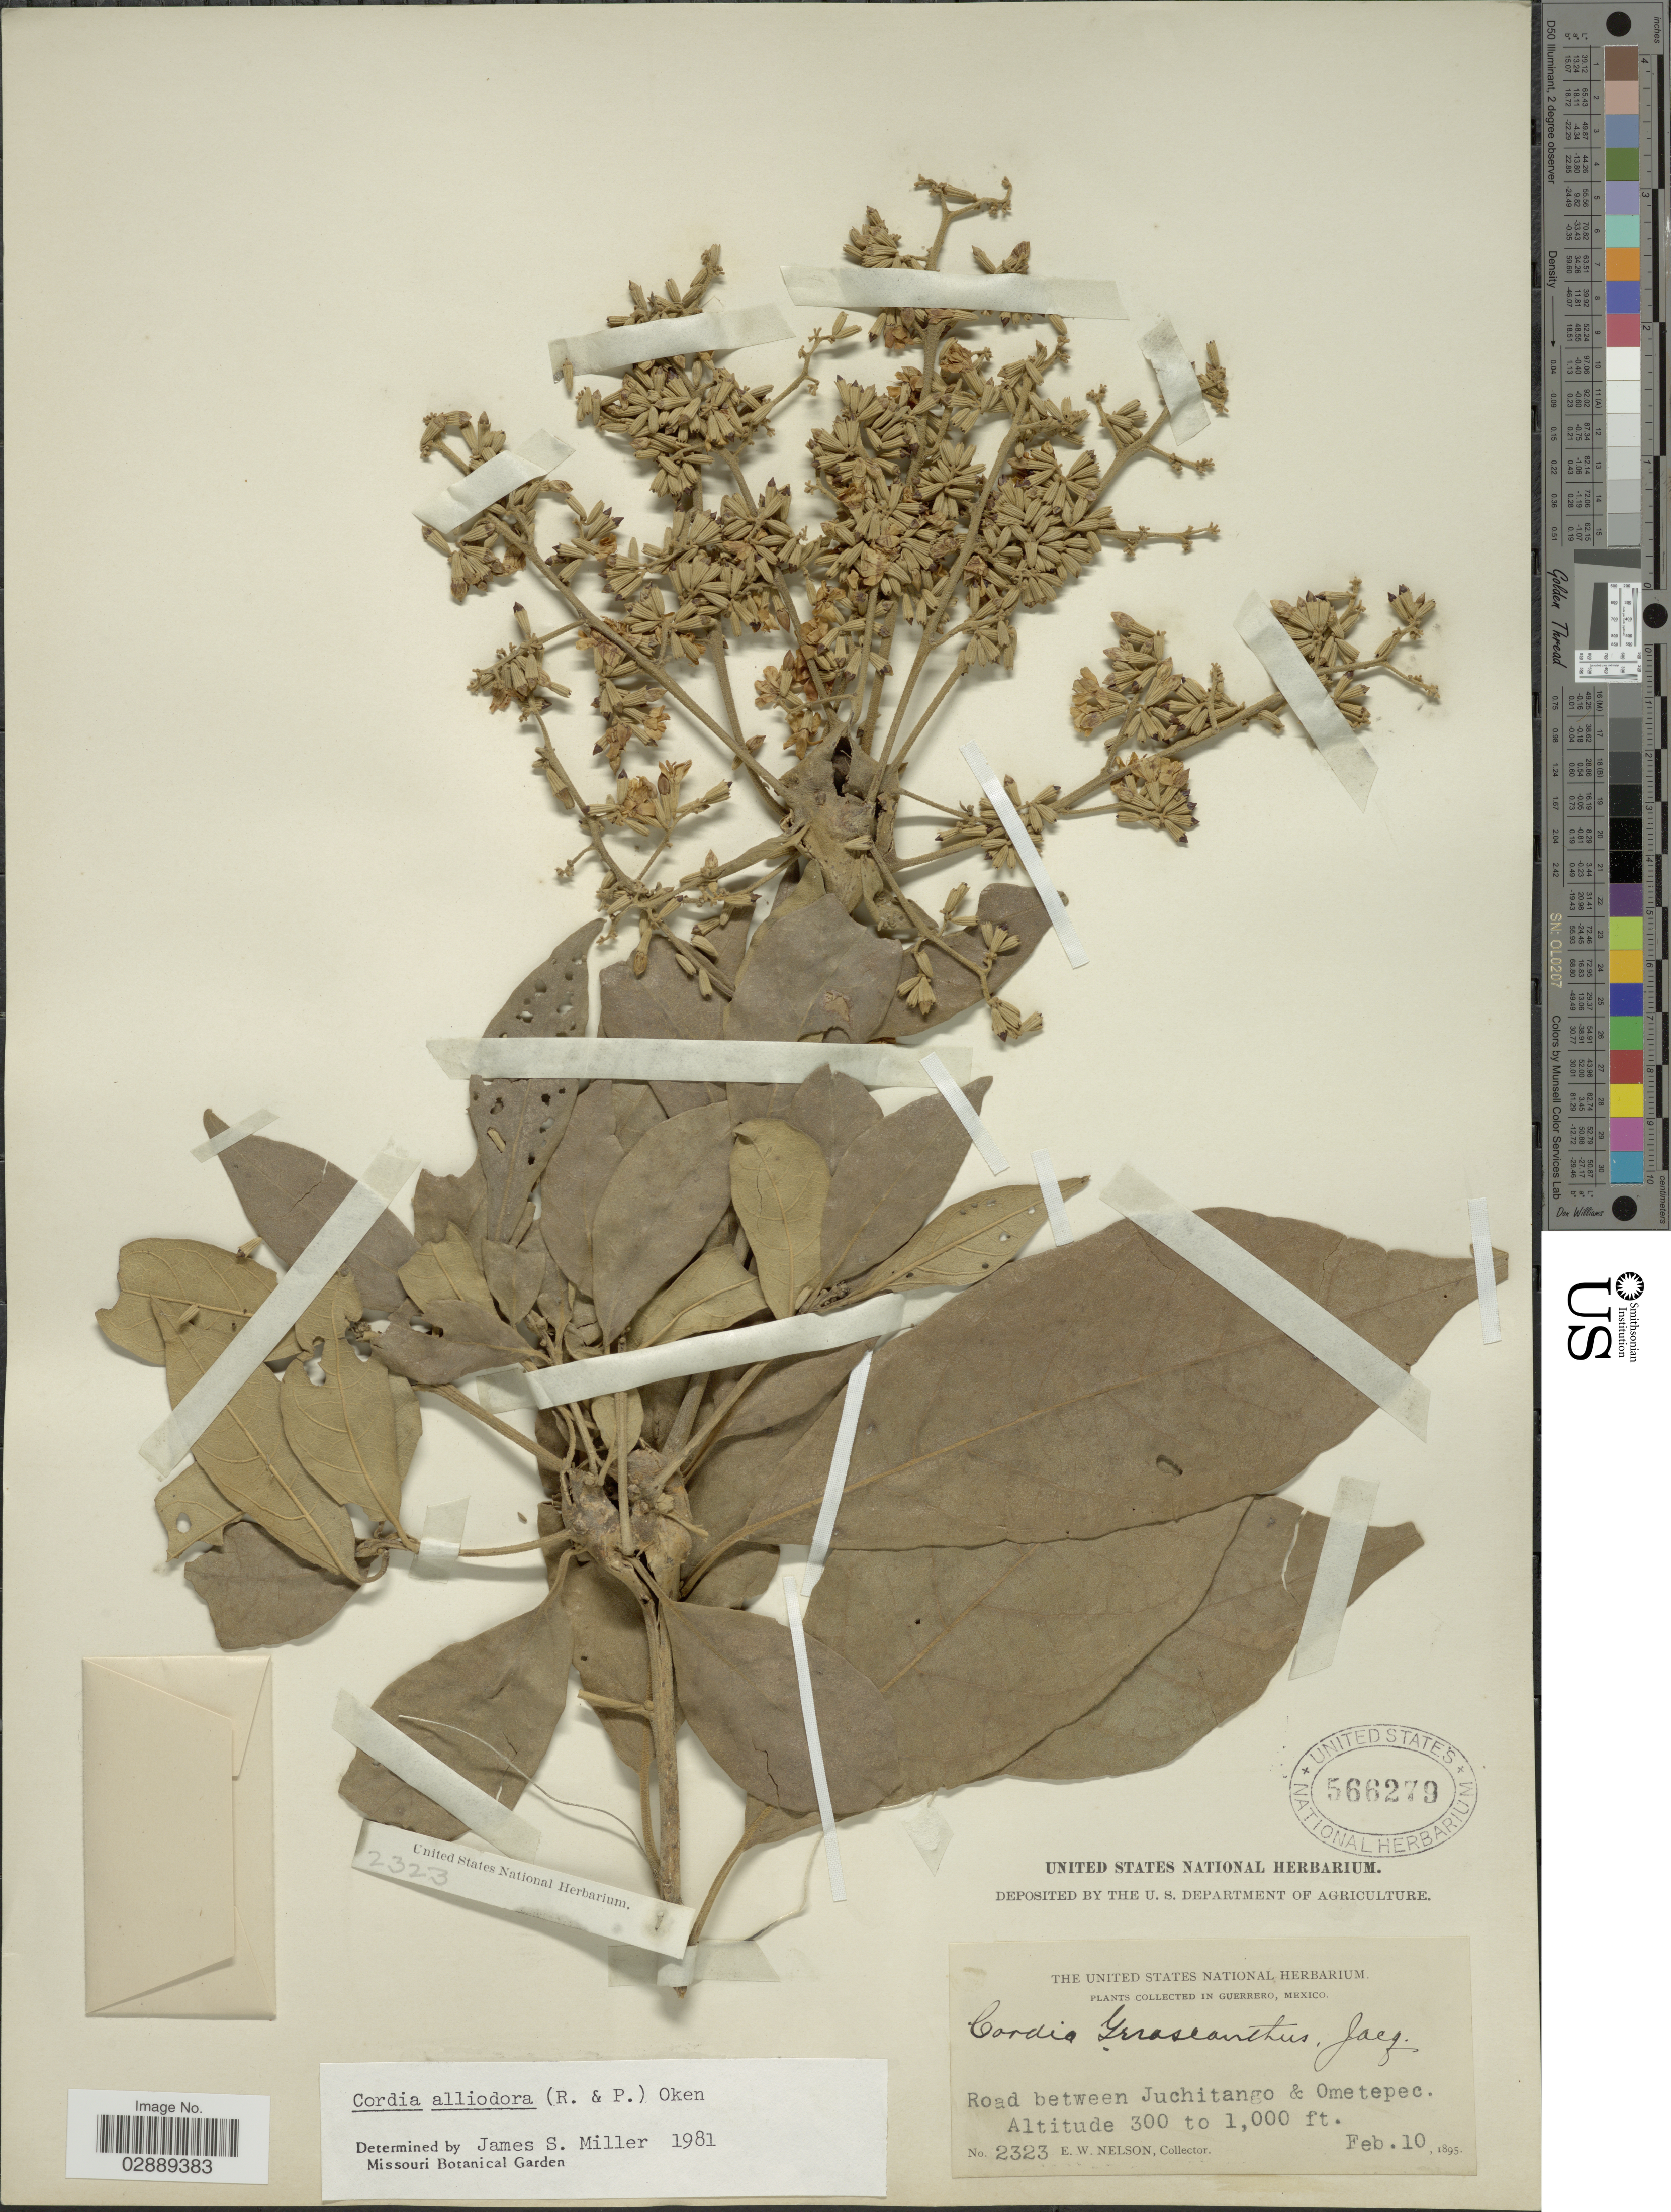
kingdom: Plantae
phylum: Tracheophyta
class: Magnoliopsida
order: Boraginales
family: Cordiaceae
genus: Cordia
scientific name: Cordia alliodora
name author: (Ruiz & Pav.) Oken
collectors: E. W. Nelson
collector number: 2323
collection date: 1895-02-10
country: Mexico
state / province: Guerrero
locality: Road between Juchitango & Ometepec.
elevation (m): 91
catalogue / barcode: US 566279